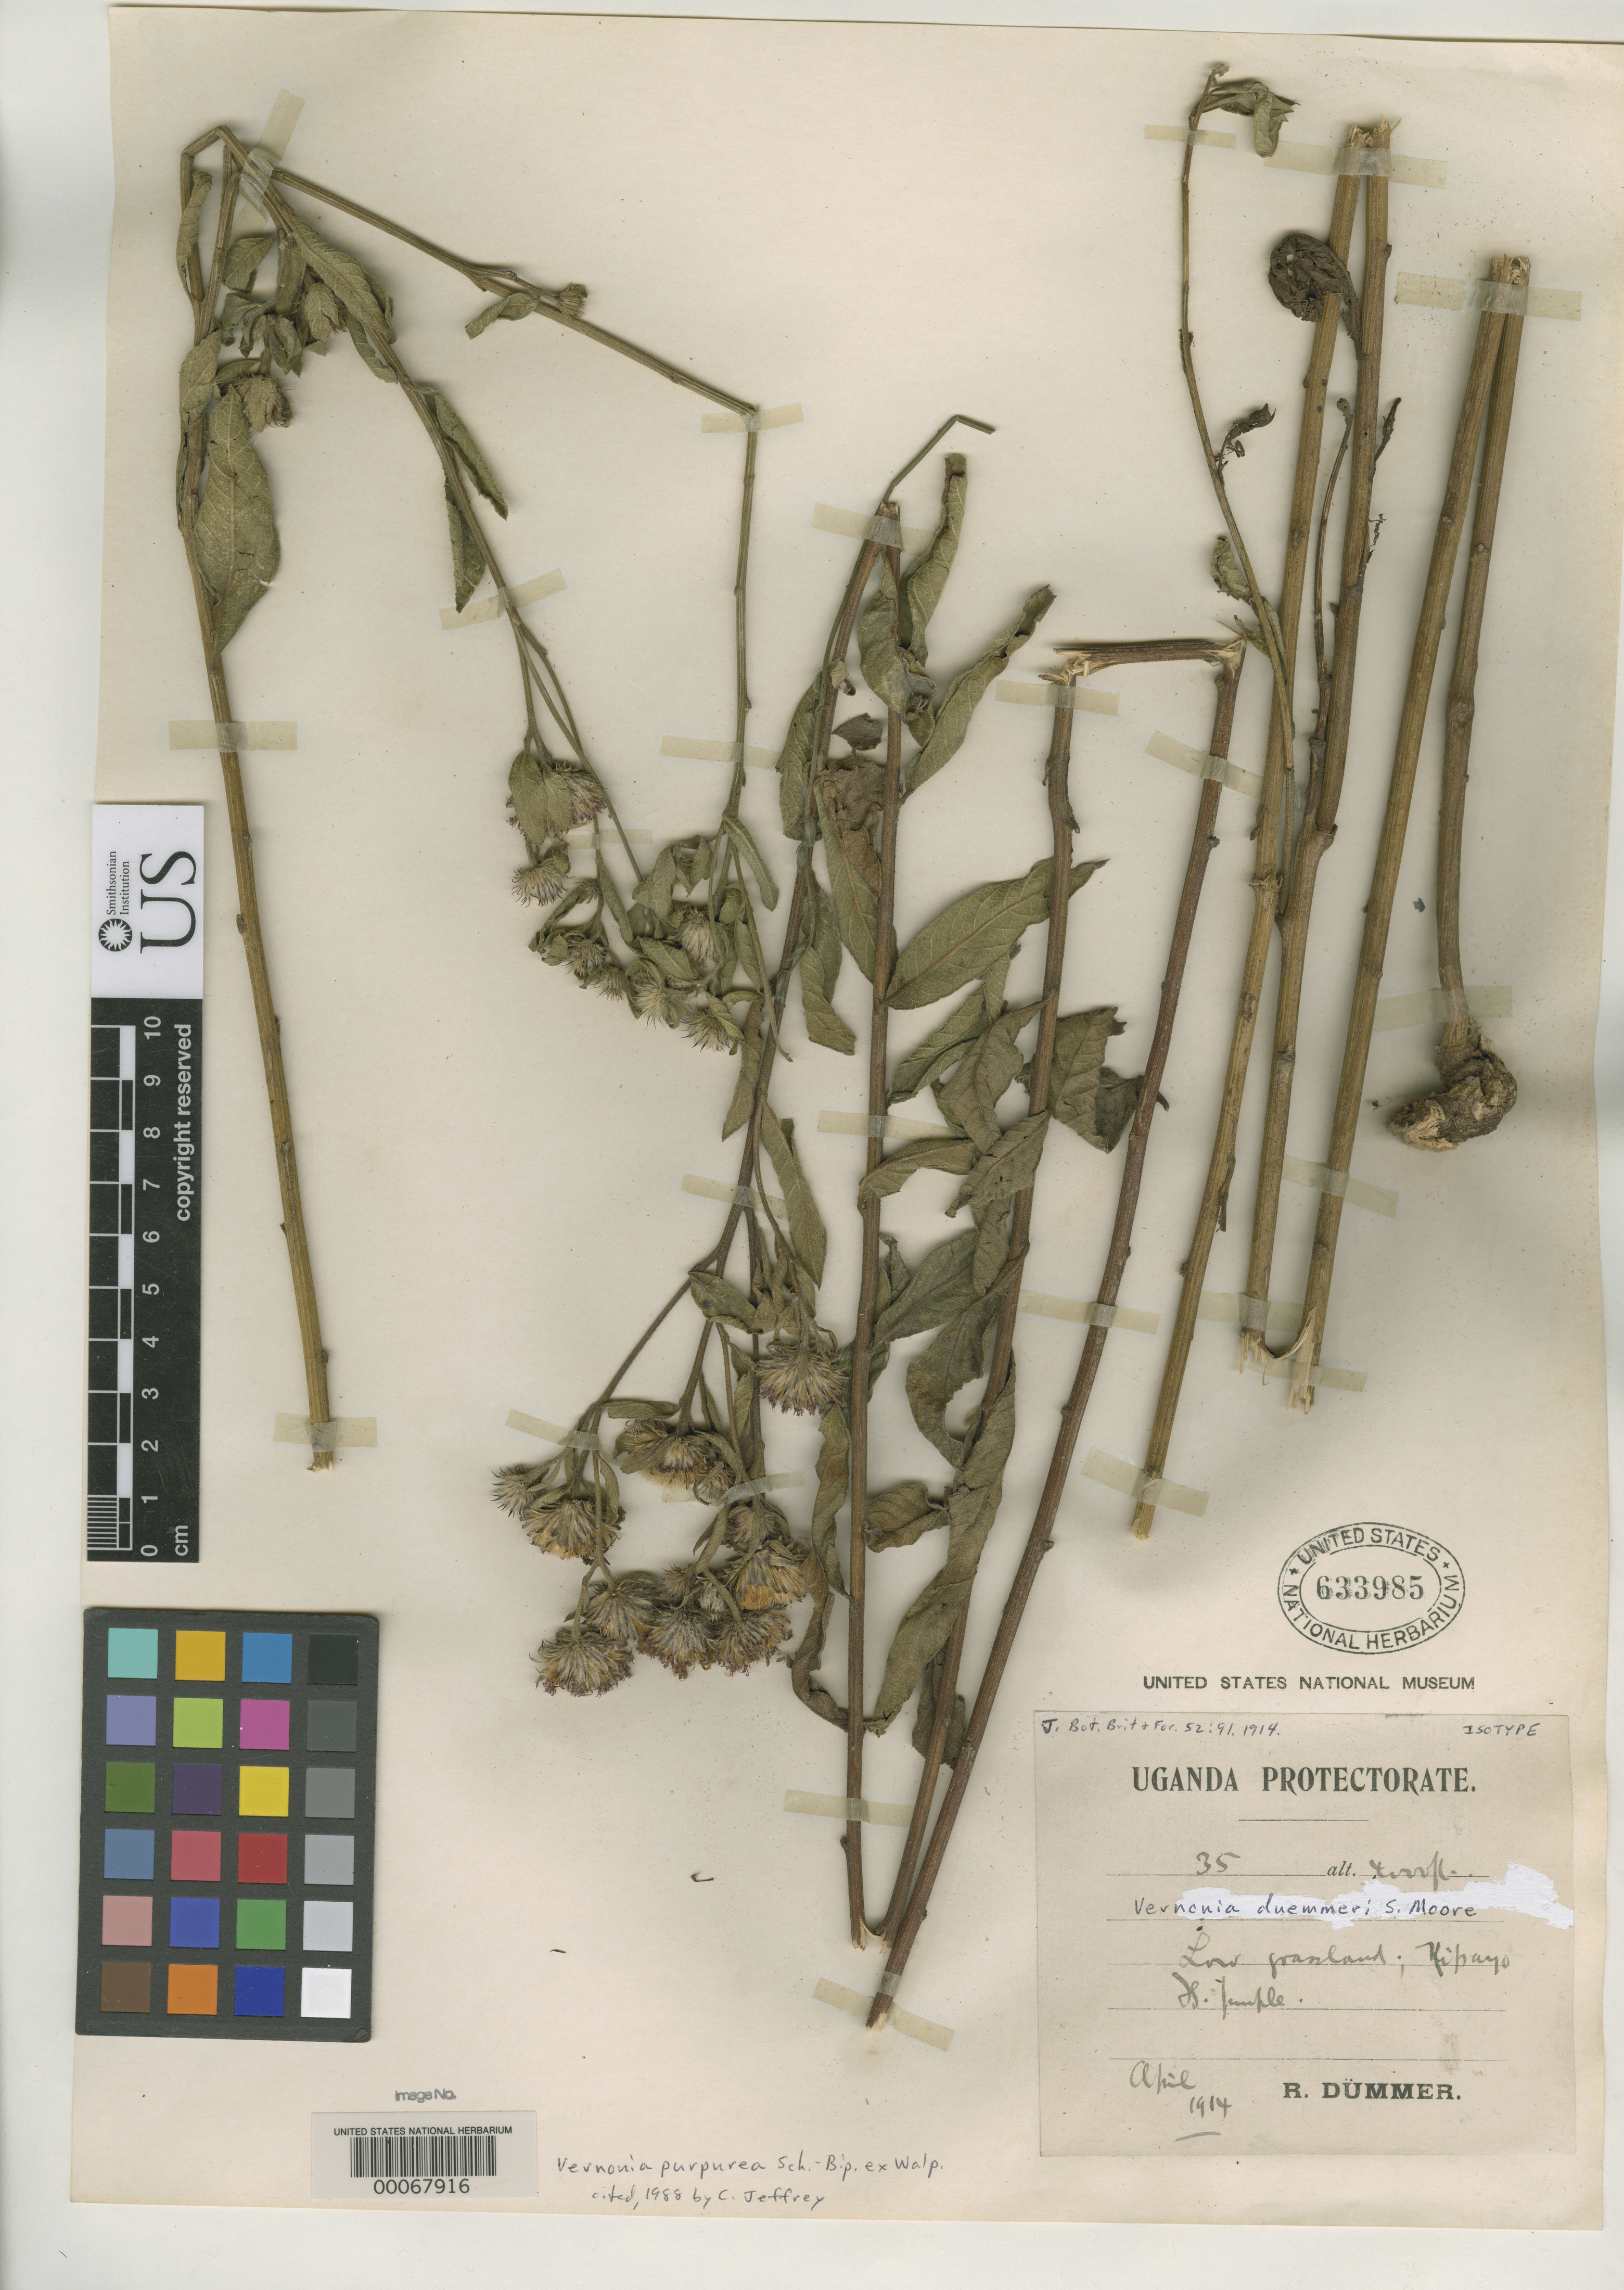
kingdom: Plantae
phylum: Tracheophyta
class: Magnoliopsida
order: Asterales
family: Asteraceae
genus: Vernonia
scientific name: Vernonia duemmeri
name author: S. Moore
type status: Isotype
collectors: R. Dümmer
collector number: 35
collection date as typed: Apr 1914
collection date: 1914-04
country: Uganda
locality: Kipayo.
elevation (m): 1219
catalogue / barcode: US 63398